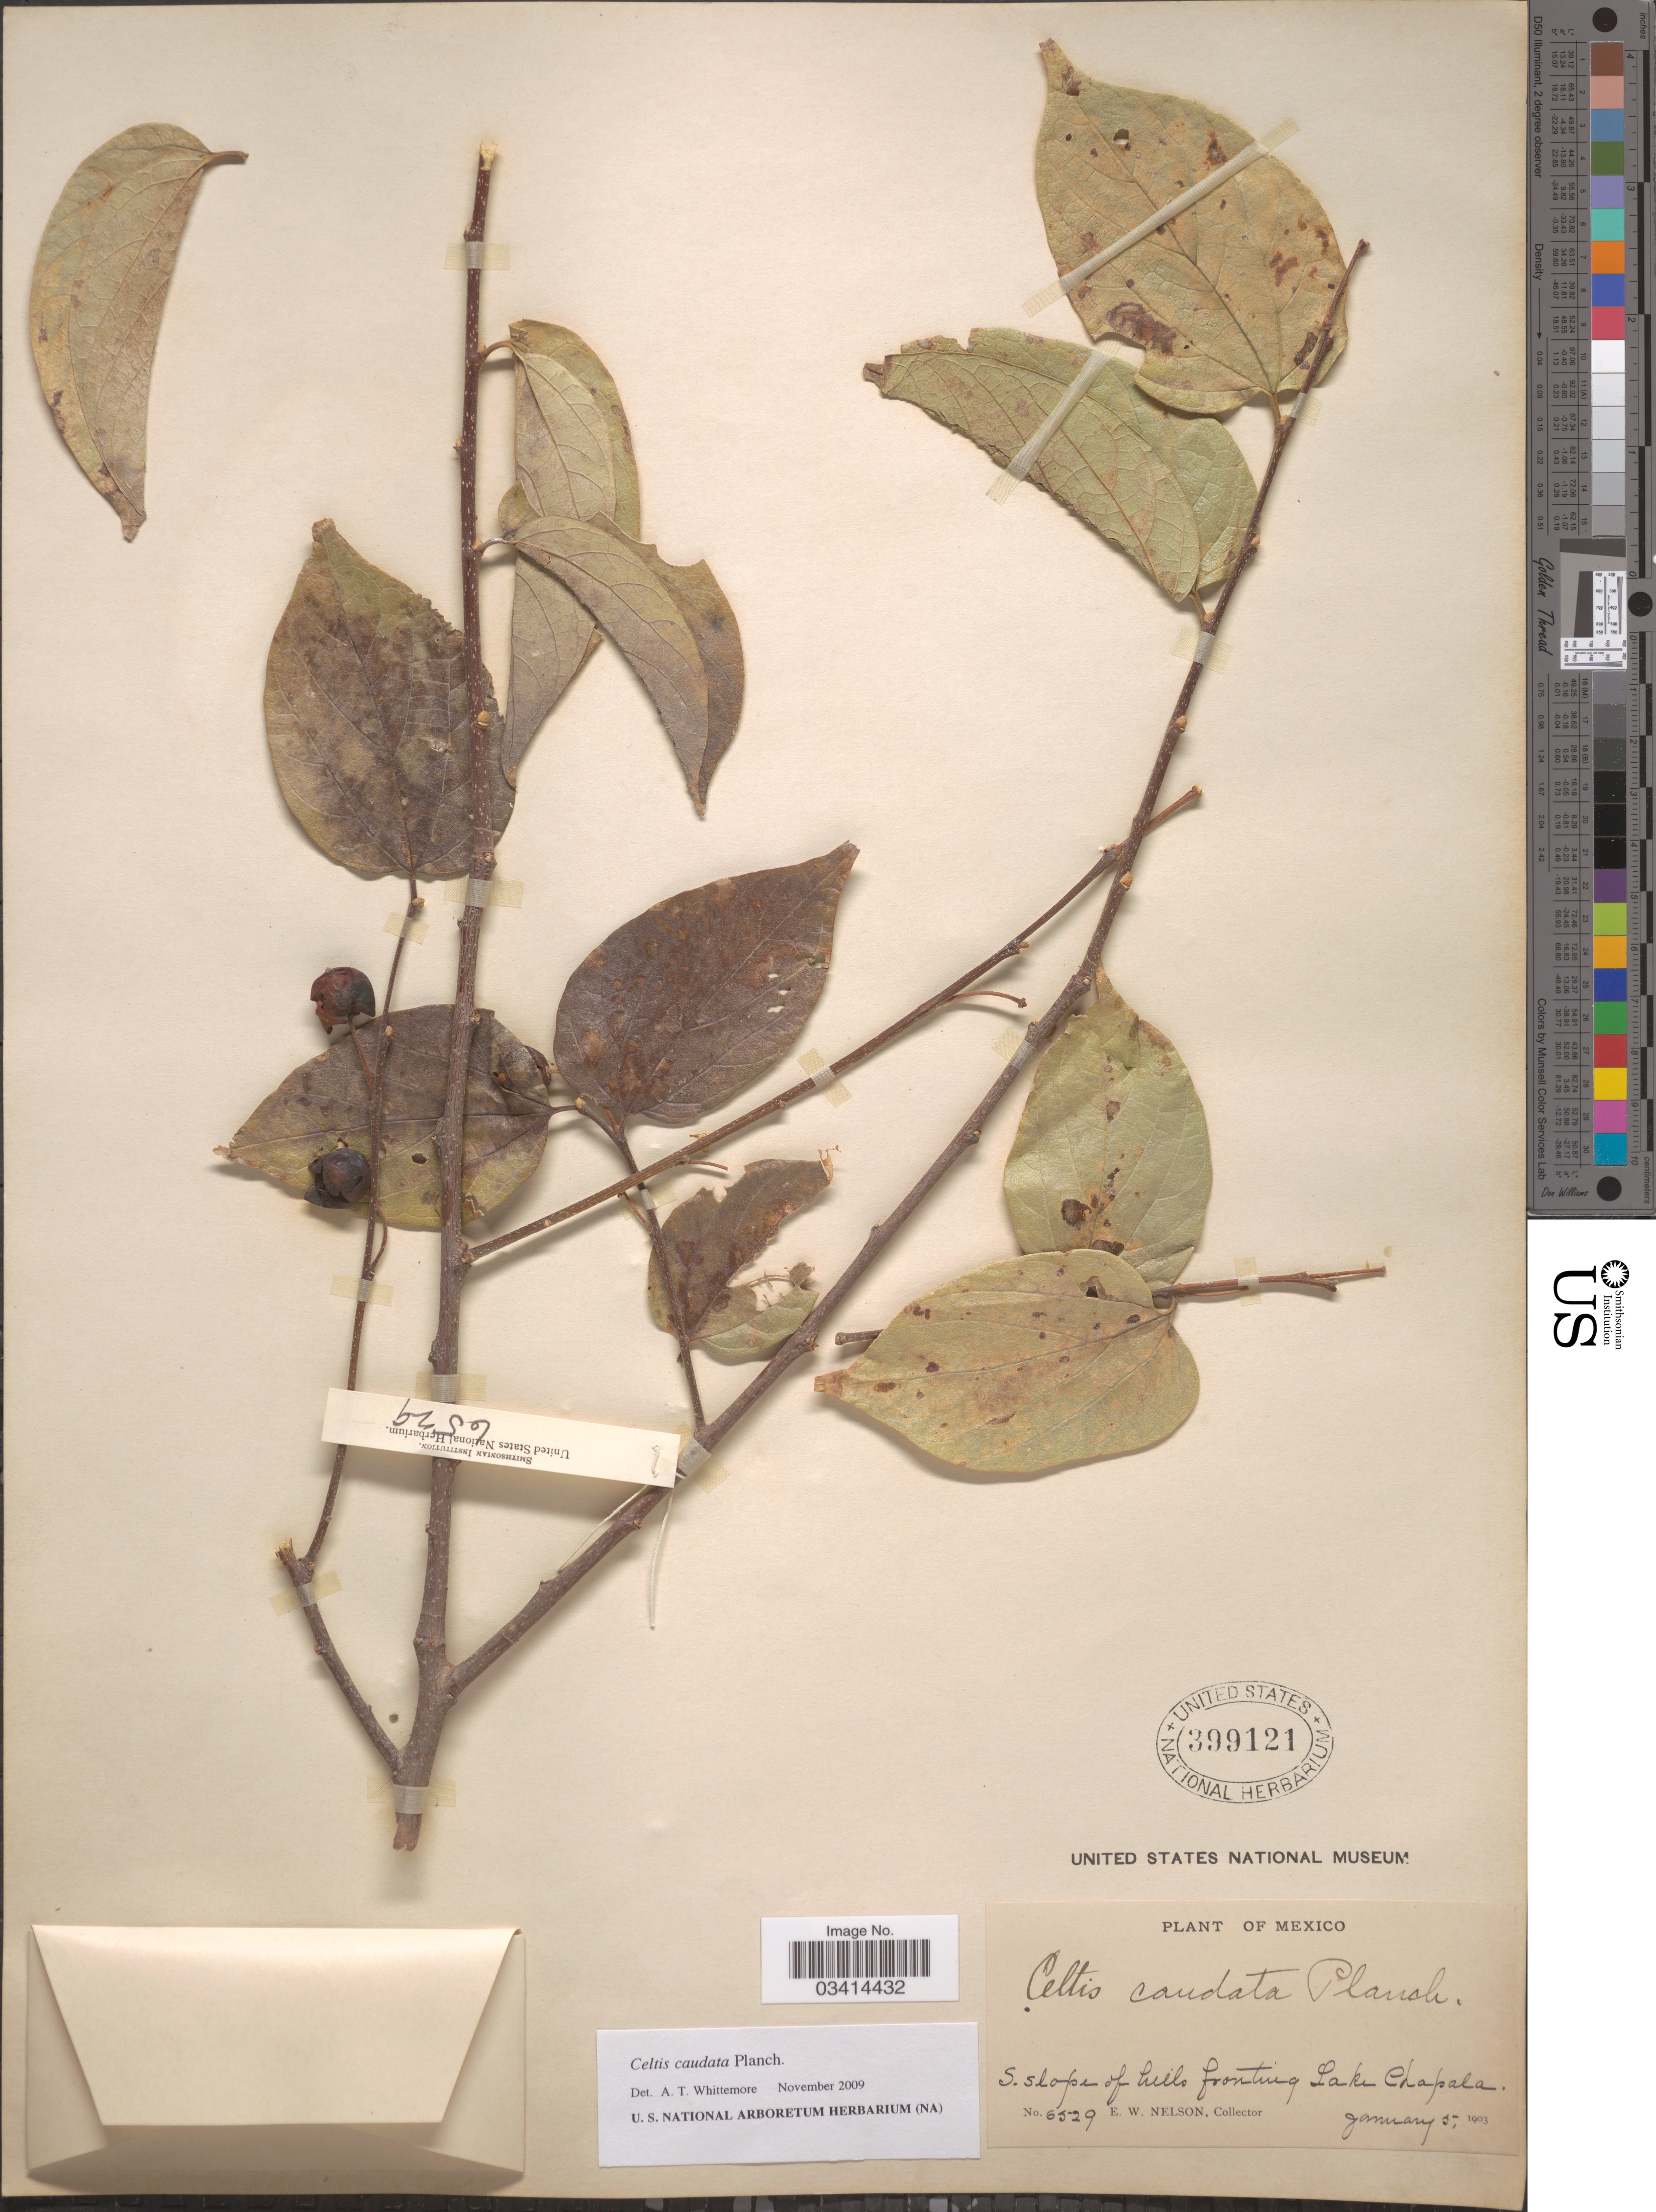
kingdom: Plantae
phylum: Tracheophyta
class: Magnoliopsida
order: Rosales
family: Cannabaceae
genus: Celtis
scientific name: Celtis caudata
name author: Planch.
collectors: E. W. Nelson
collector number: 6529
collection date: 1903-01-05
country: Mexico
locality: S. slope of hills fronting Lake Chapala.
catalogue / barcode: US 399121